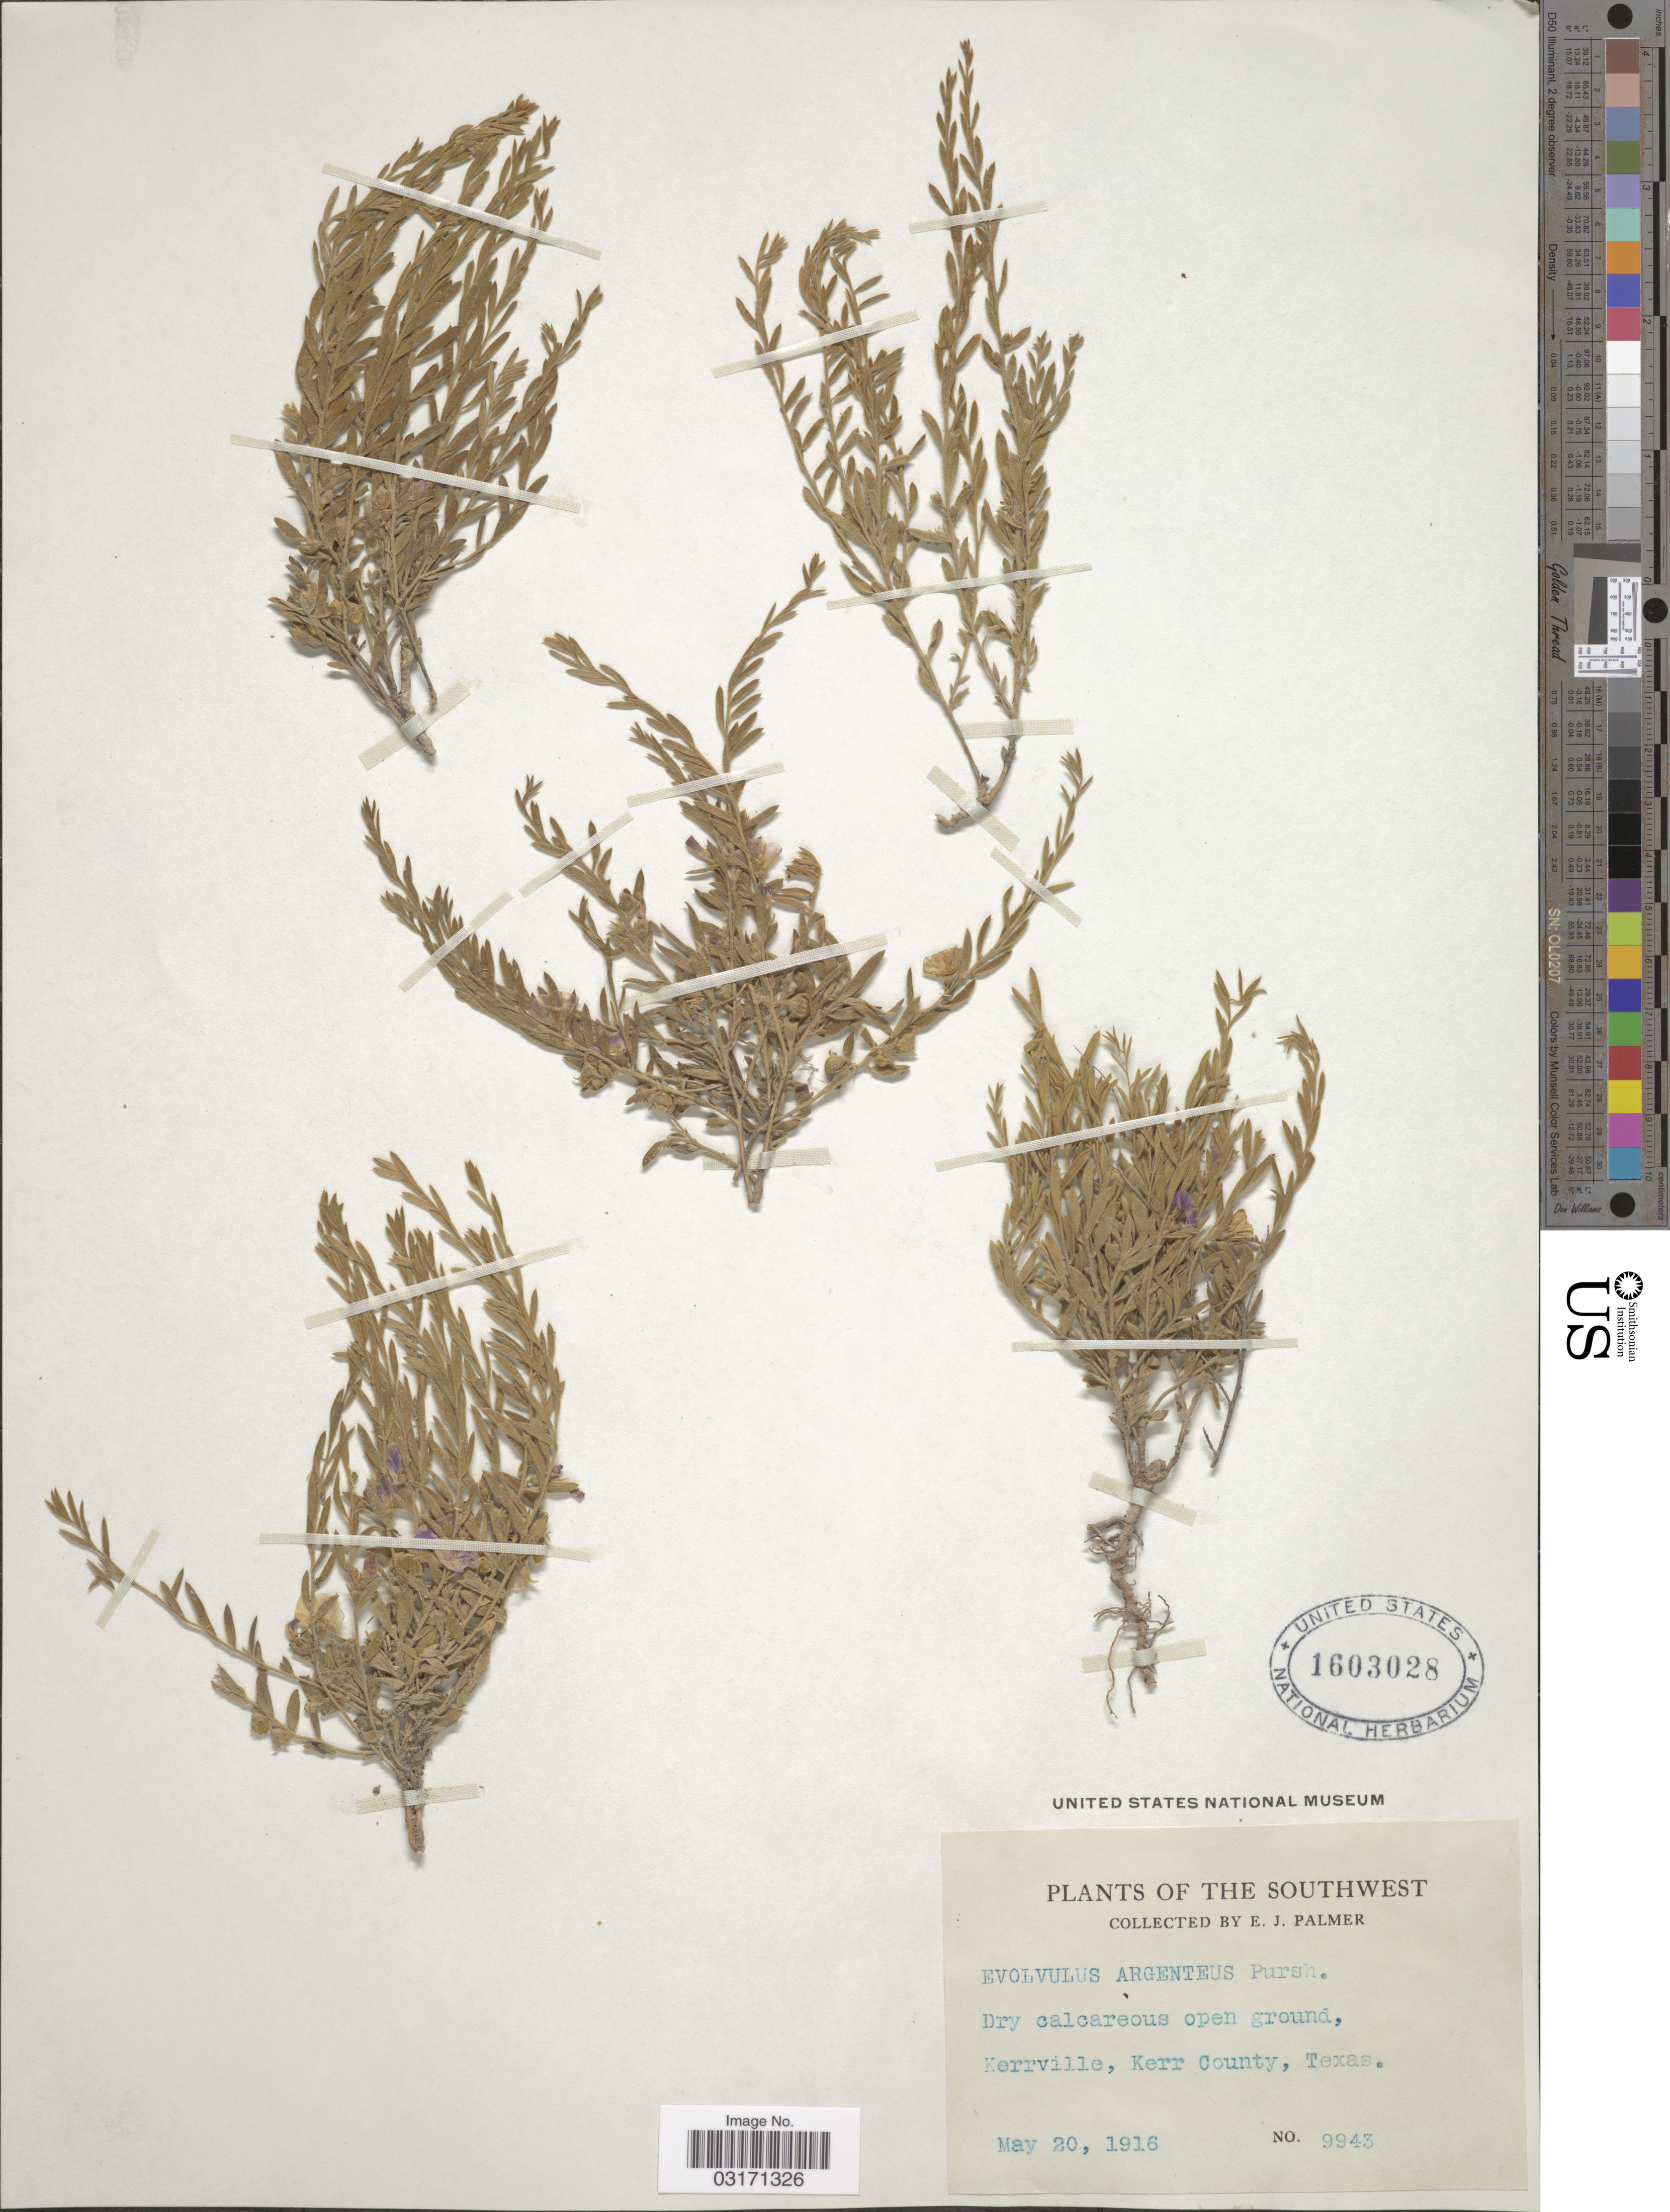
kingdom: Plantae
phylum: Tracheophyta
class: Magnoliopsida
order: Solanales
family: Convolvulaceae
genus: Evolvulus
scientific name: Evolvulus nuttallianus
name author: Roem. & Schult.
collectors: E. J. Palmer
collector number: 9943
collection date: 1916-05-20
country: United States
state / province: Texas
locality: The Southwest. Kerrville, Kerr County.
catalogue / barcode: US 1603028